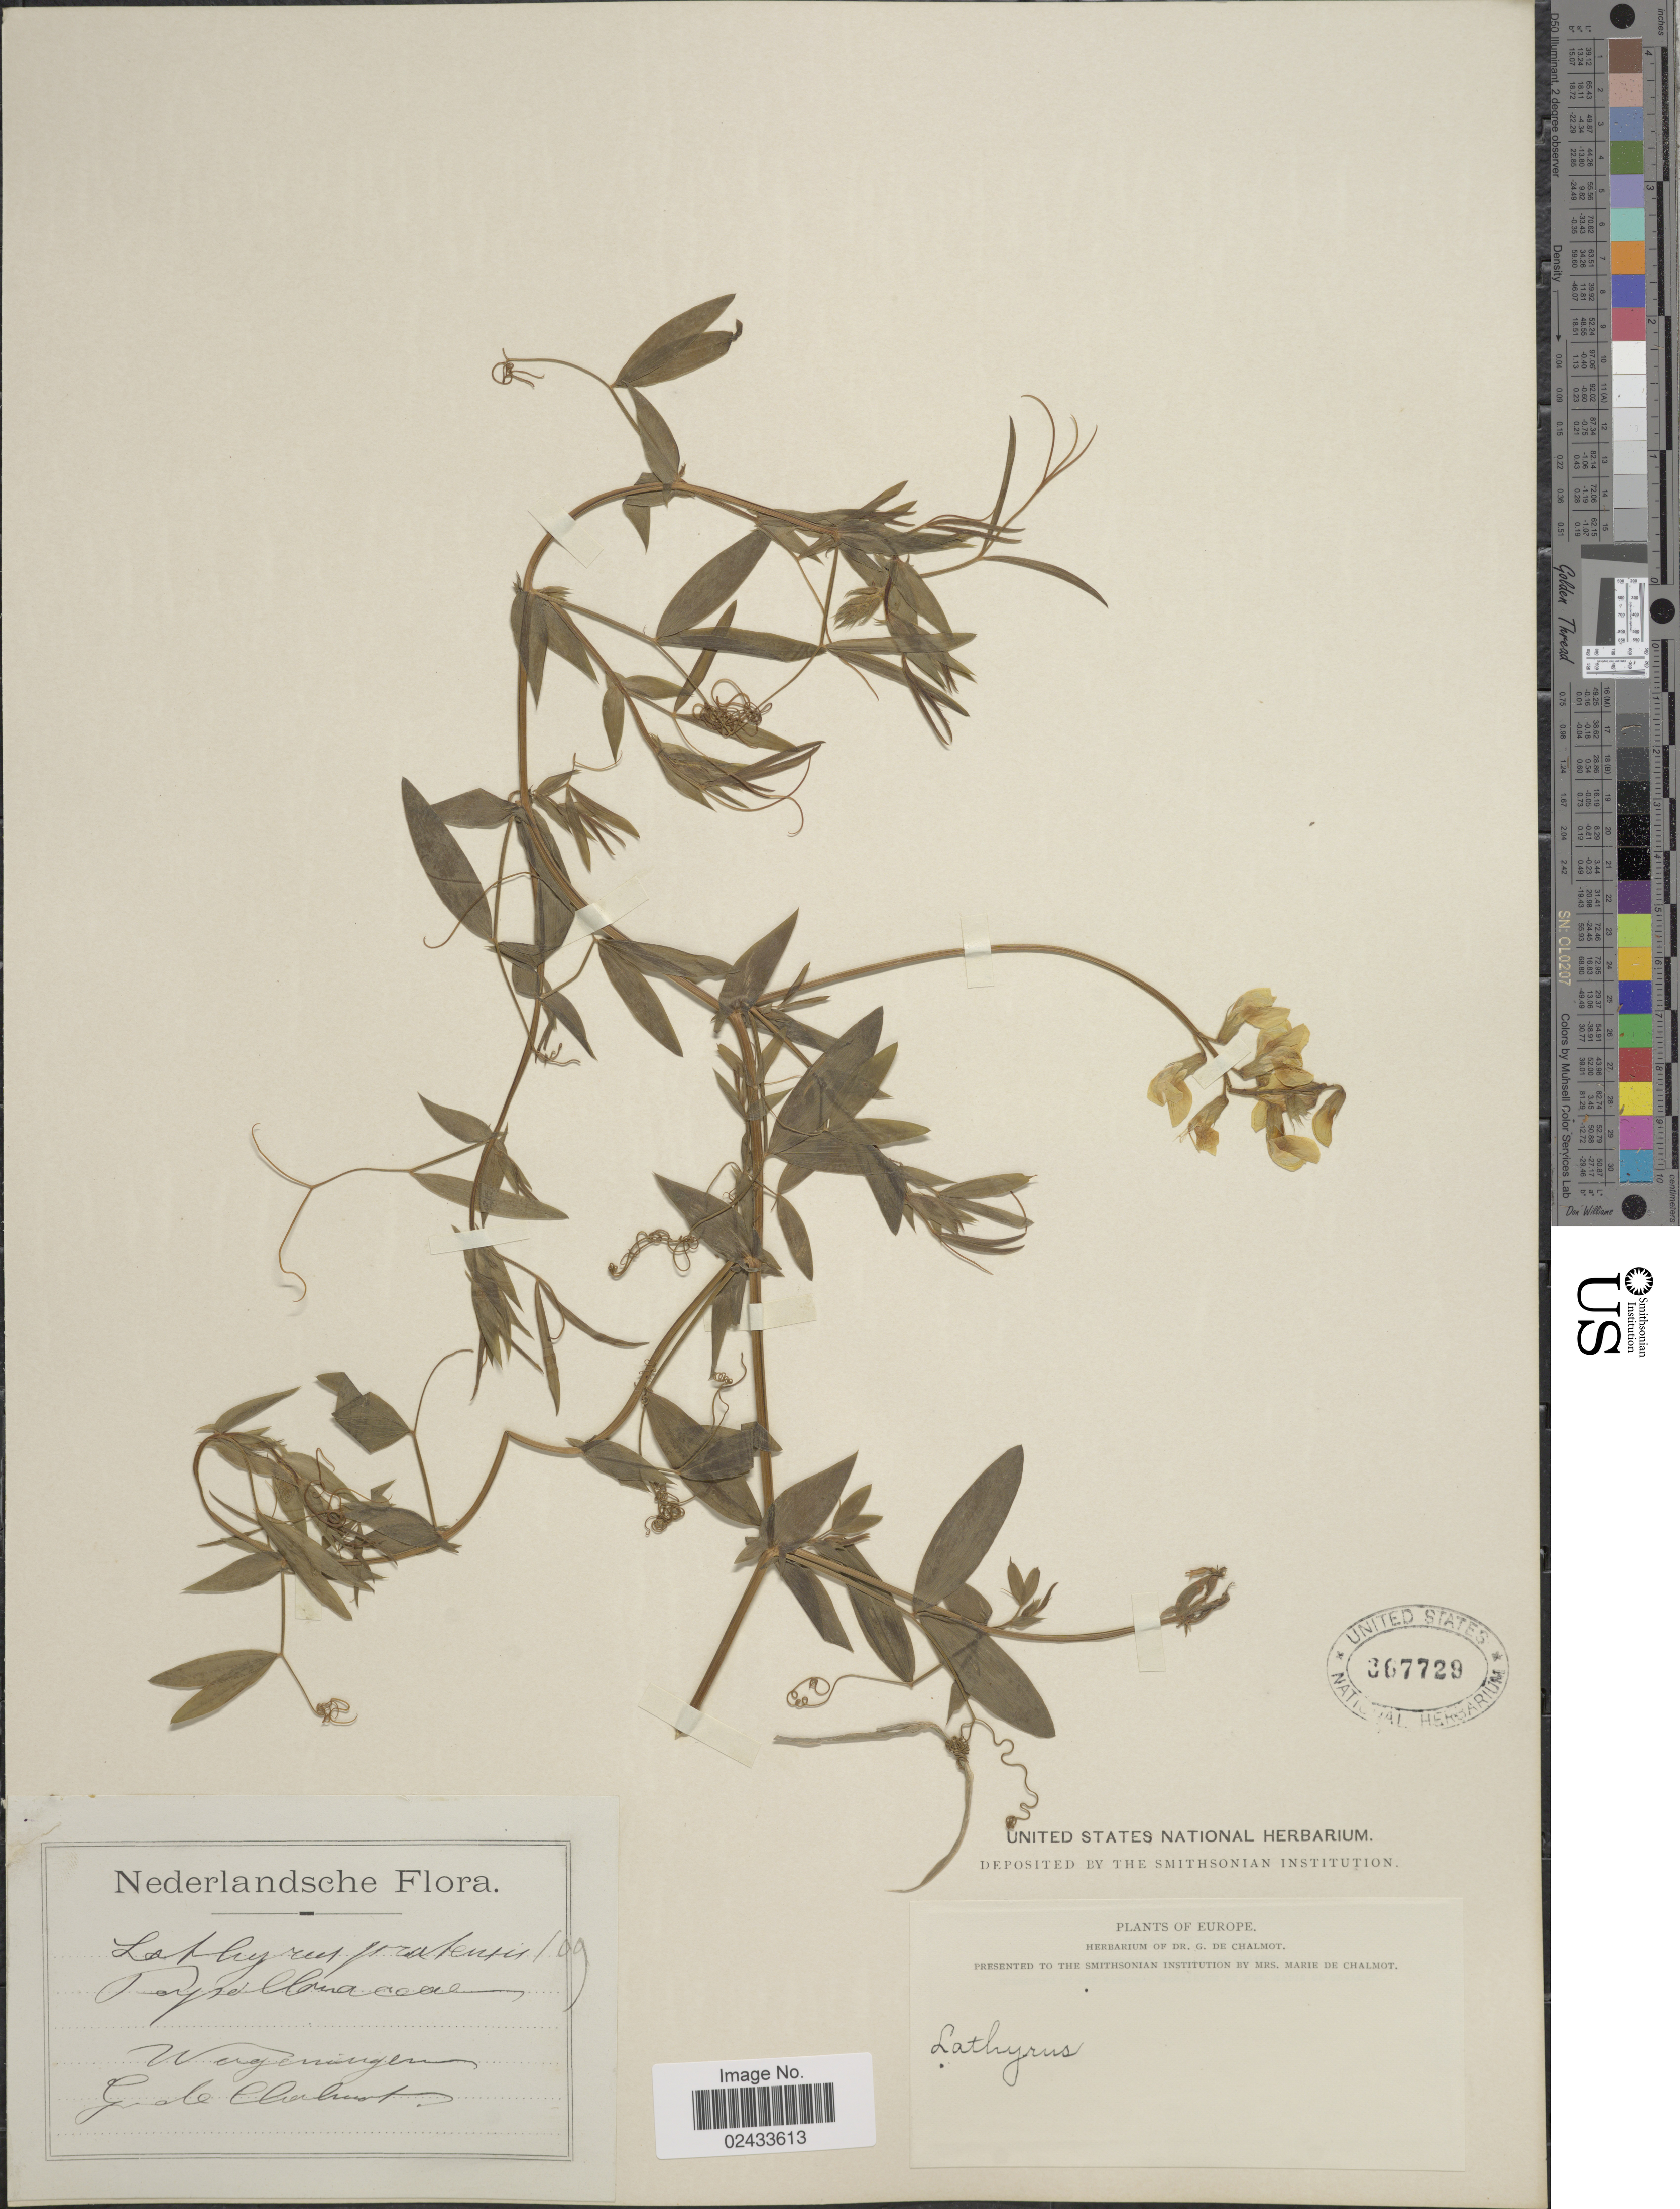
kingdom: Plantae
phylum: Tracheophyta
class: Magnoliopsida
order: Fabales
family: Fabaceae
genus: Lathyrus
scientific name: Lathyrus pratensis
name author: L.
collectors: G. de Chalmot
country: Netherlands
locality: Wageningen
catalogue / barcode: US 367729